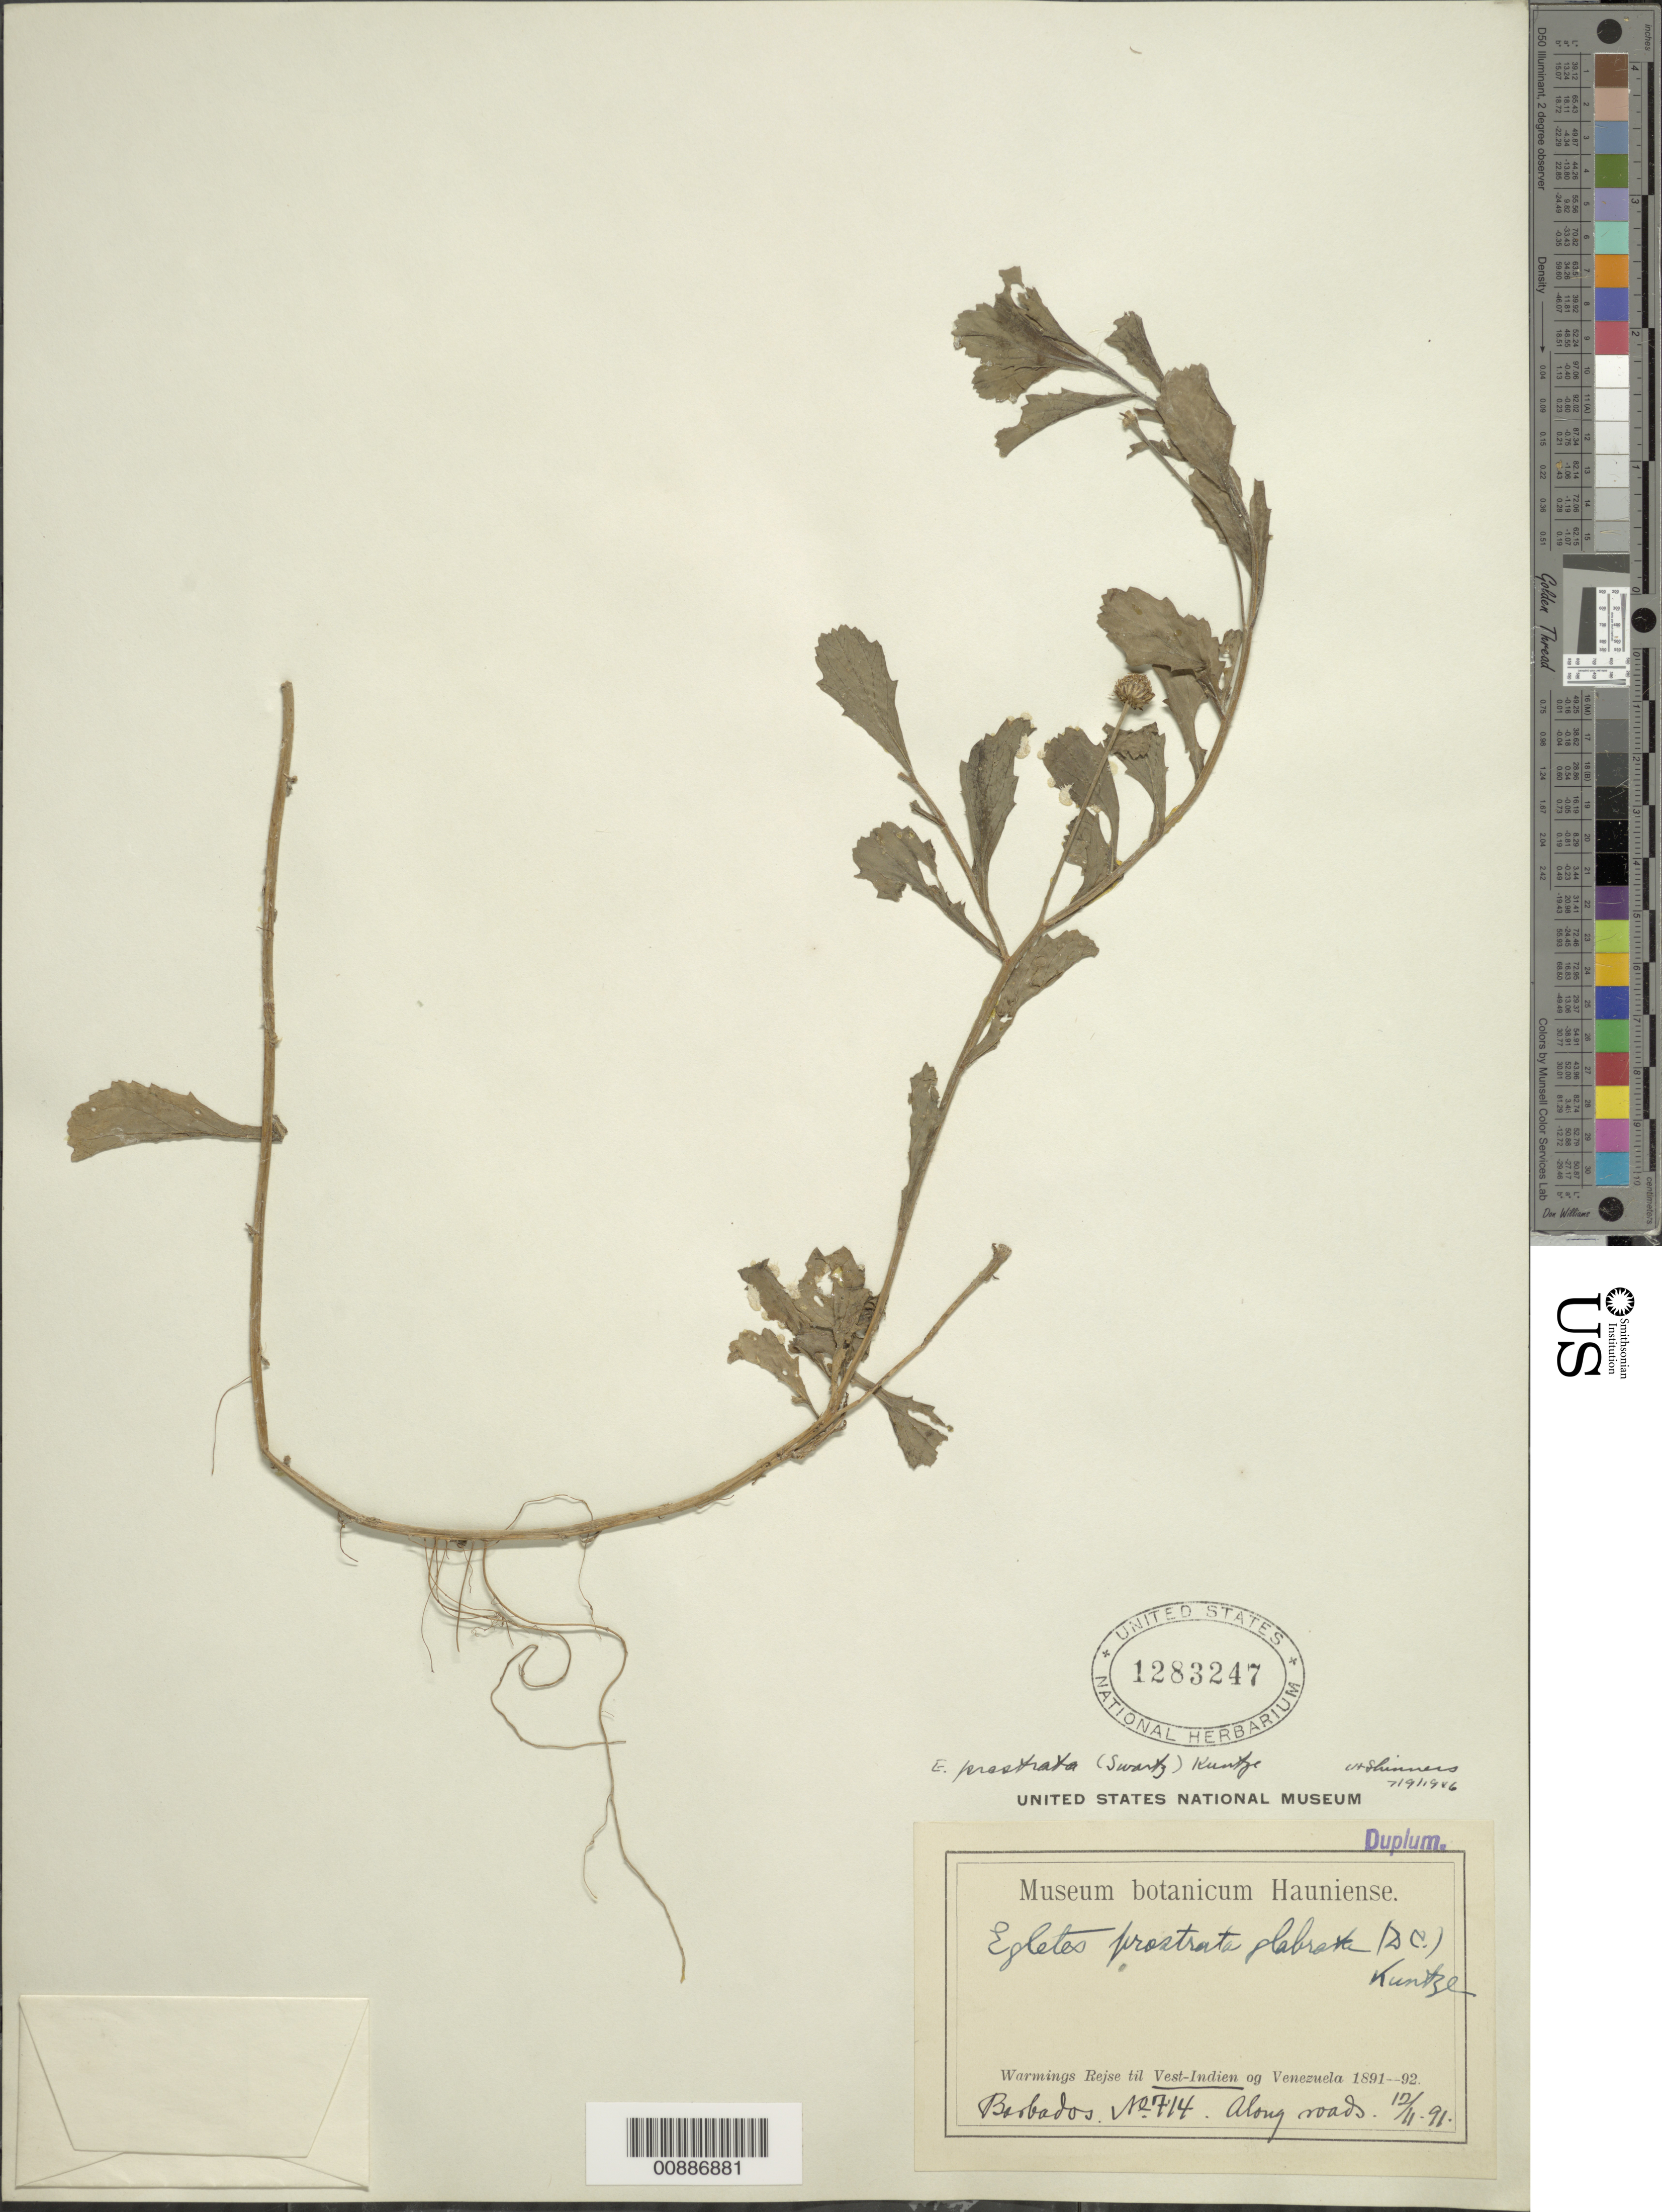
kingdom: Plantae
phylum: Tracheophyta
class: Magnoliopsida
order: Asterales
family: Asteraceae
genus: Egletes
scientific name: Egletes prostrata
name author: (Sw.) Kuntze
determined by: Shinners, L. H.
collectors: ex Mus. Bot. Hauniense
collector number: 714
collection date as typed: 12 Nov 1891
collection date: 1891-11-12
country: Barbados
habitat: Along roads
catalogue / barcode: US 1283247